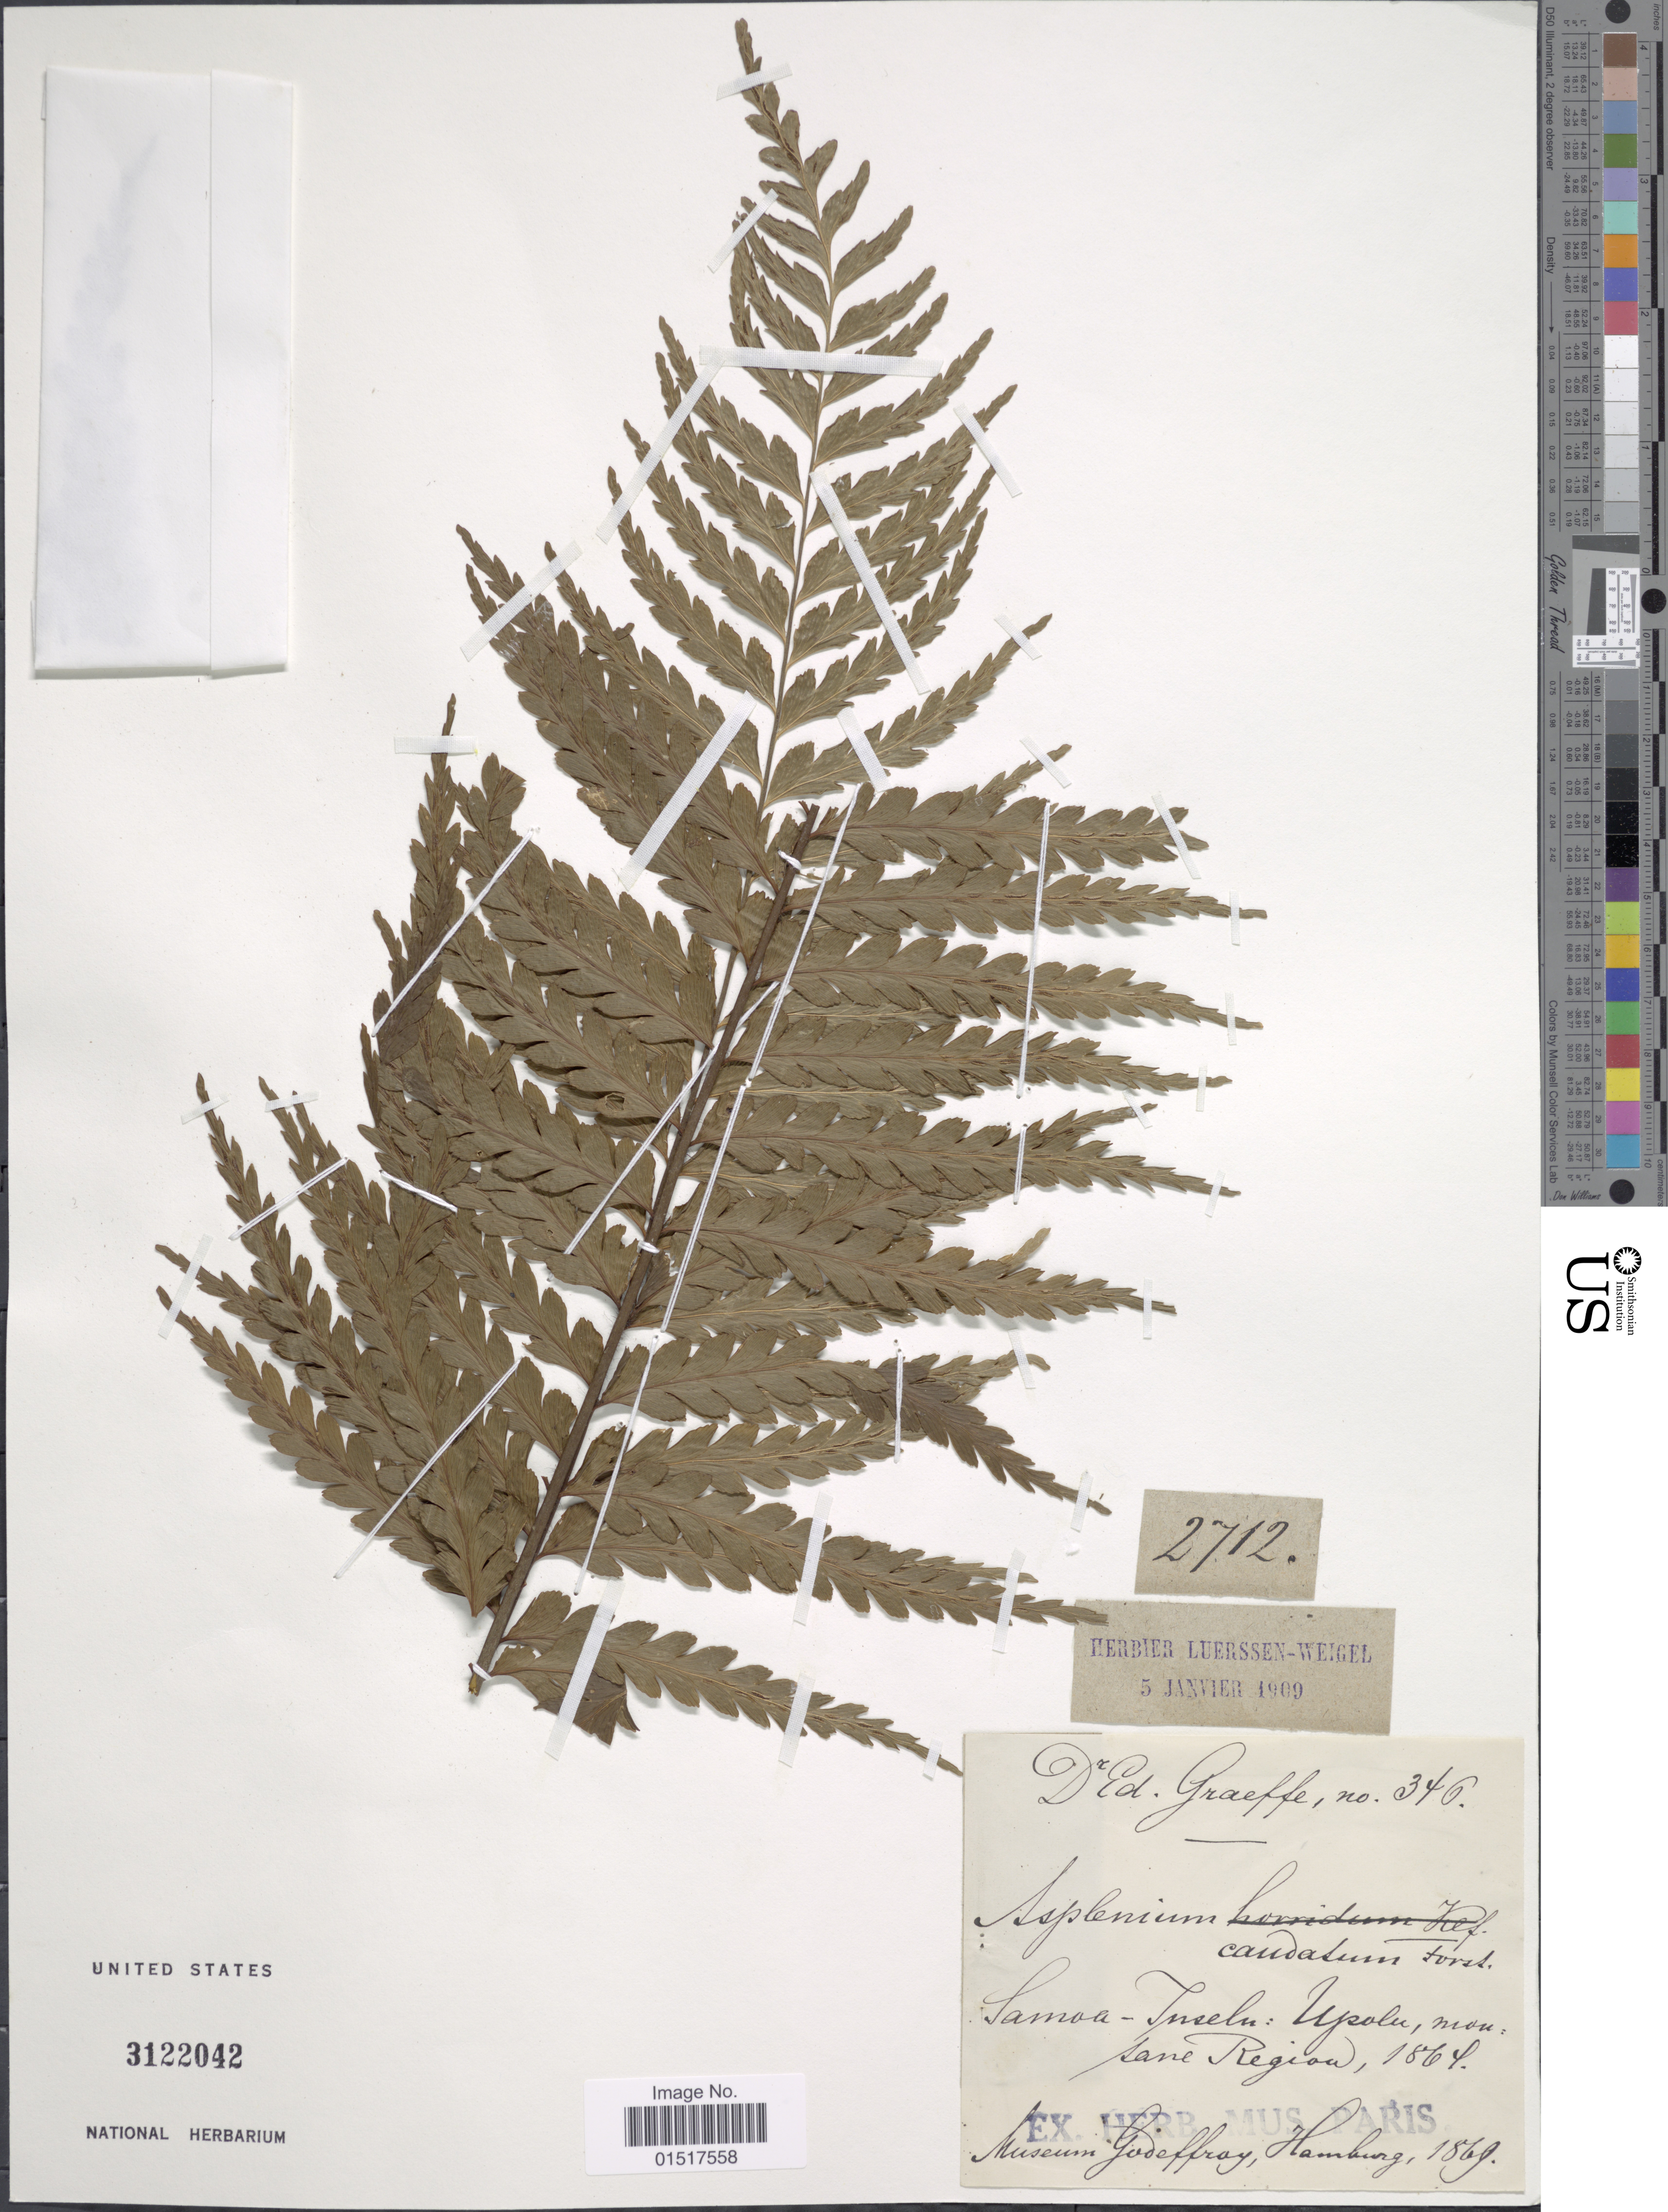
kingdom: Plantae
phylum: Tracheophyta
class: Polypodiopsida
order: Polypodiales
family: Aspleniaceae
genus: Asplenium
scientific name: Asplenium horridum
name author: Kaulf.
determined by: Salgado, A. E.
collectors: E. Graeffe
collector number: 346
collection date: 1864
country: Samoa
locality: Samoa-Inseln: Upolu, montane Region.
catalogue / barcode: US 3122042